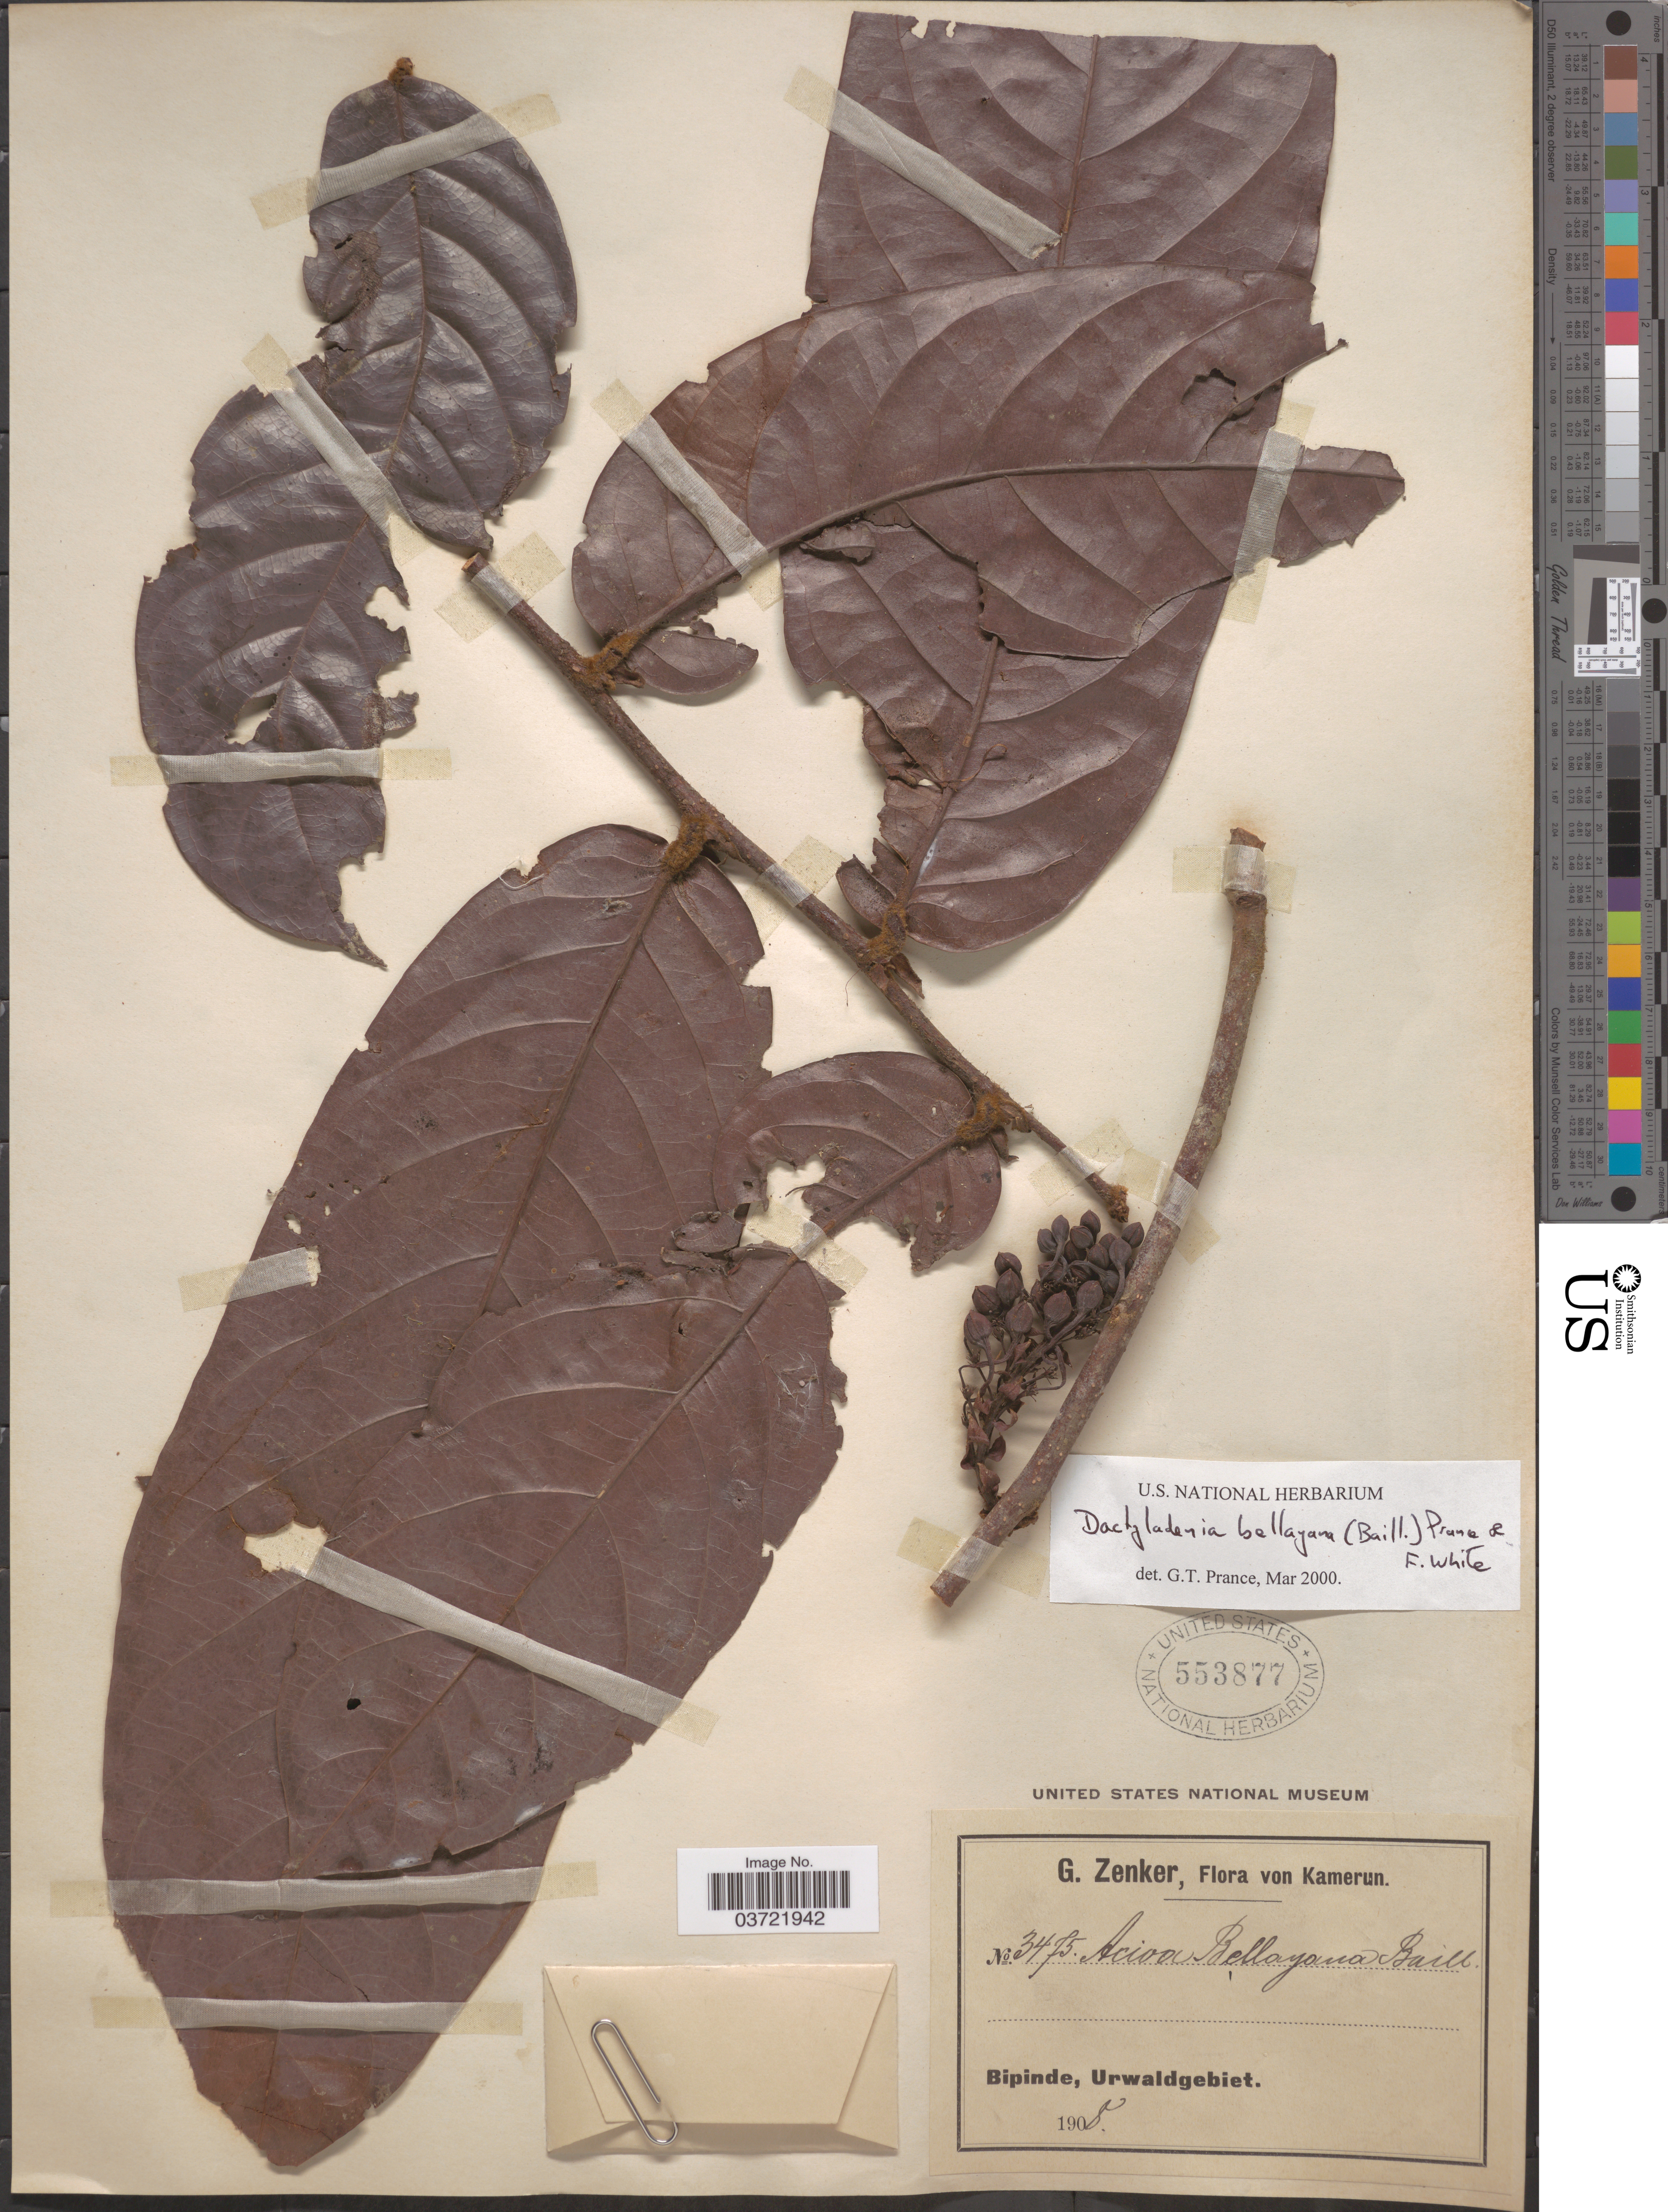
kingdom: Plantae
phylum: Tracheophyta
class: Magnoliopsida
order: Malpighiales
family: Chrysobalanaceae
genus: Dactyladenia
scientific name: Dactyladenia bellayana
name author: (Baill.) Prance & F. White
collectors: G. A. Zenker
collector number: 3475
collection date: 1908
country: Cameroon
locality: Bipinde, Urwaldgebiet.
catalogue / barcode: US 553877